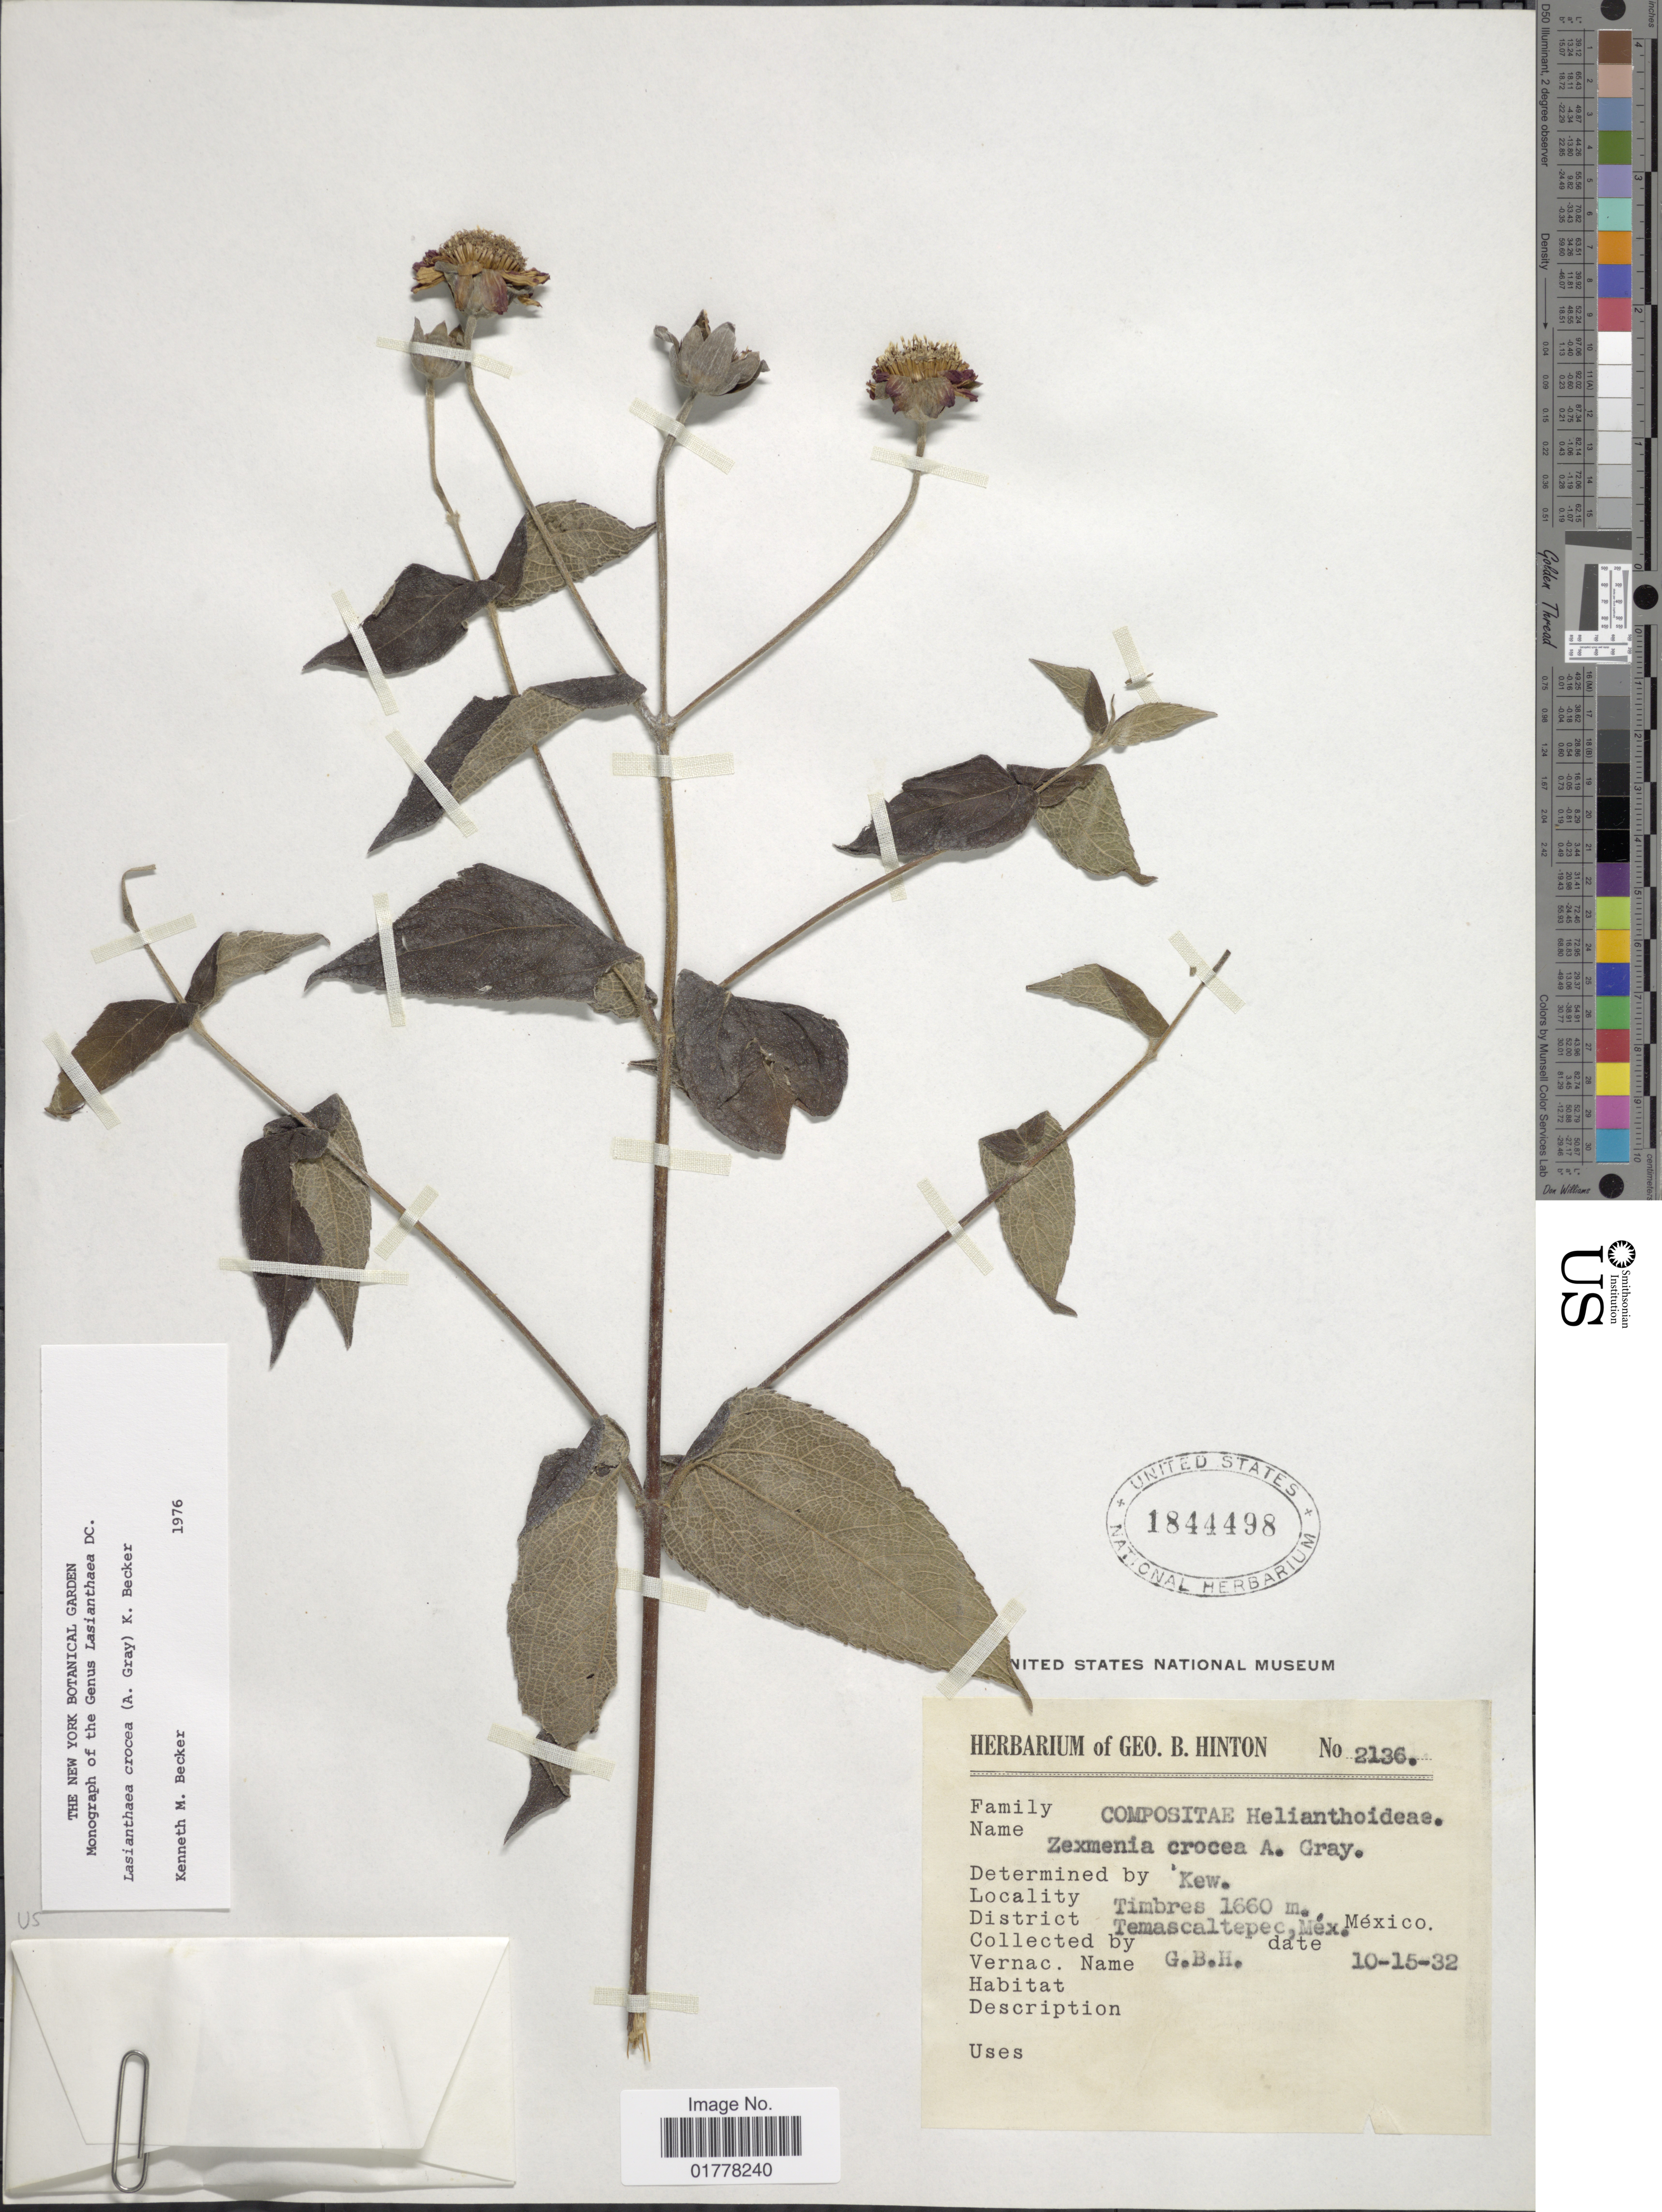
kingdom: Plantae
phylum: Tracheophyta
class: Magnoliopsida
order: Asterales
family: Asteraceae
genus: Lasianthaea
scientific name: Lasianthaea crocea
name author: (A. Gray) K.M. Becker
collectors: G. B. Hinton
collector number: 2136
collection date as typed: Transcribed d/m/y: 15/10/32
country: Mexico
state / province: México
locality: Timbres. District Temascaltepec, Méx., México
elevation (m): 1660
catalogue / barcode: US 1844498